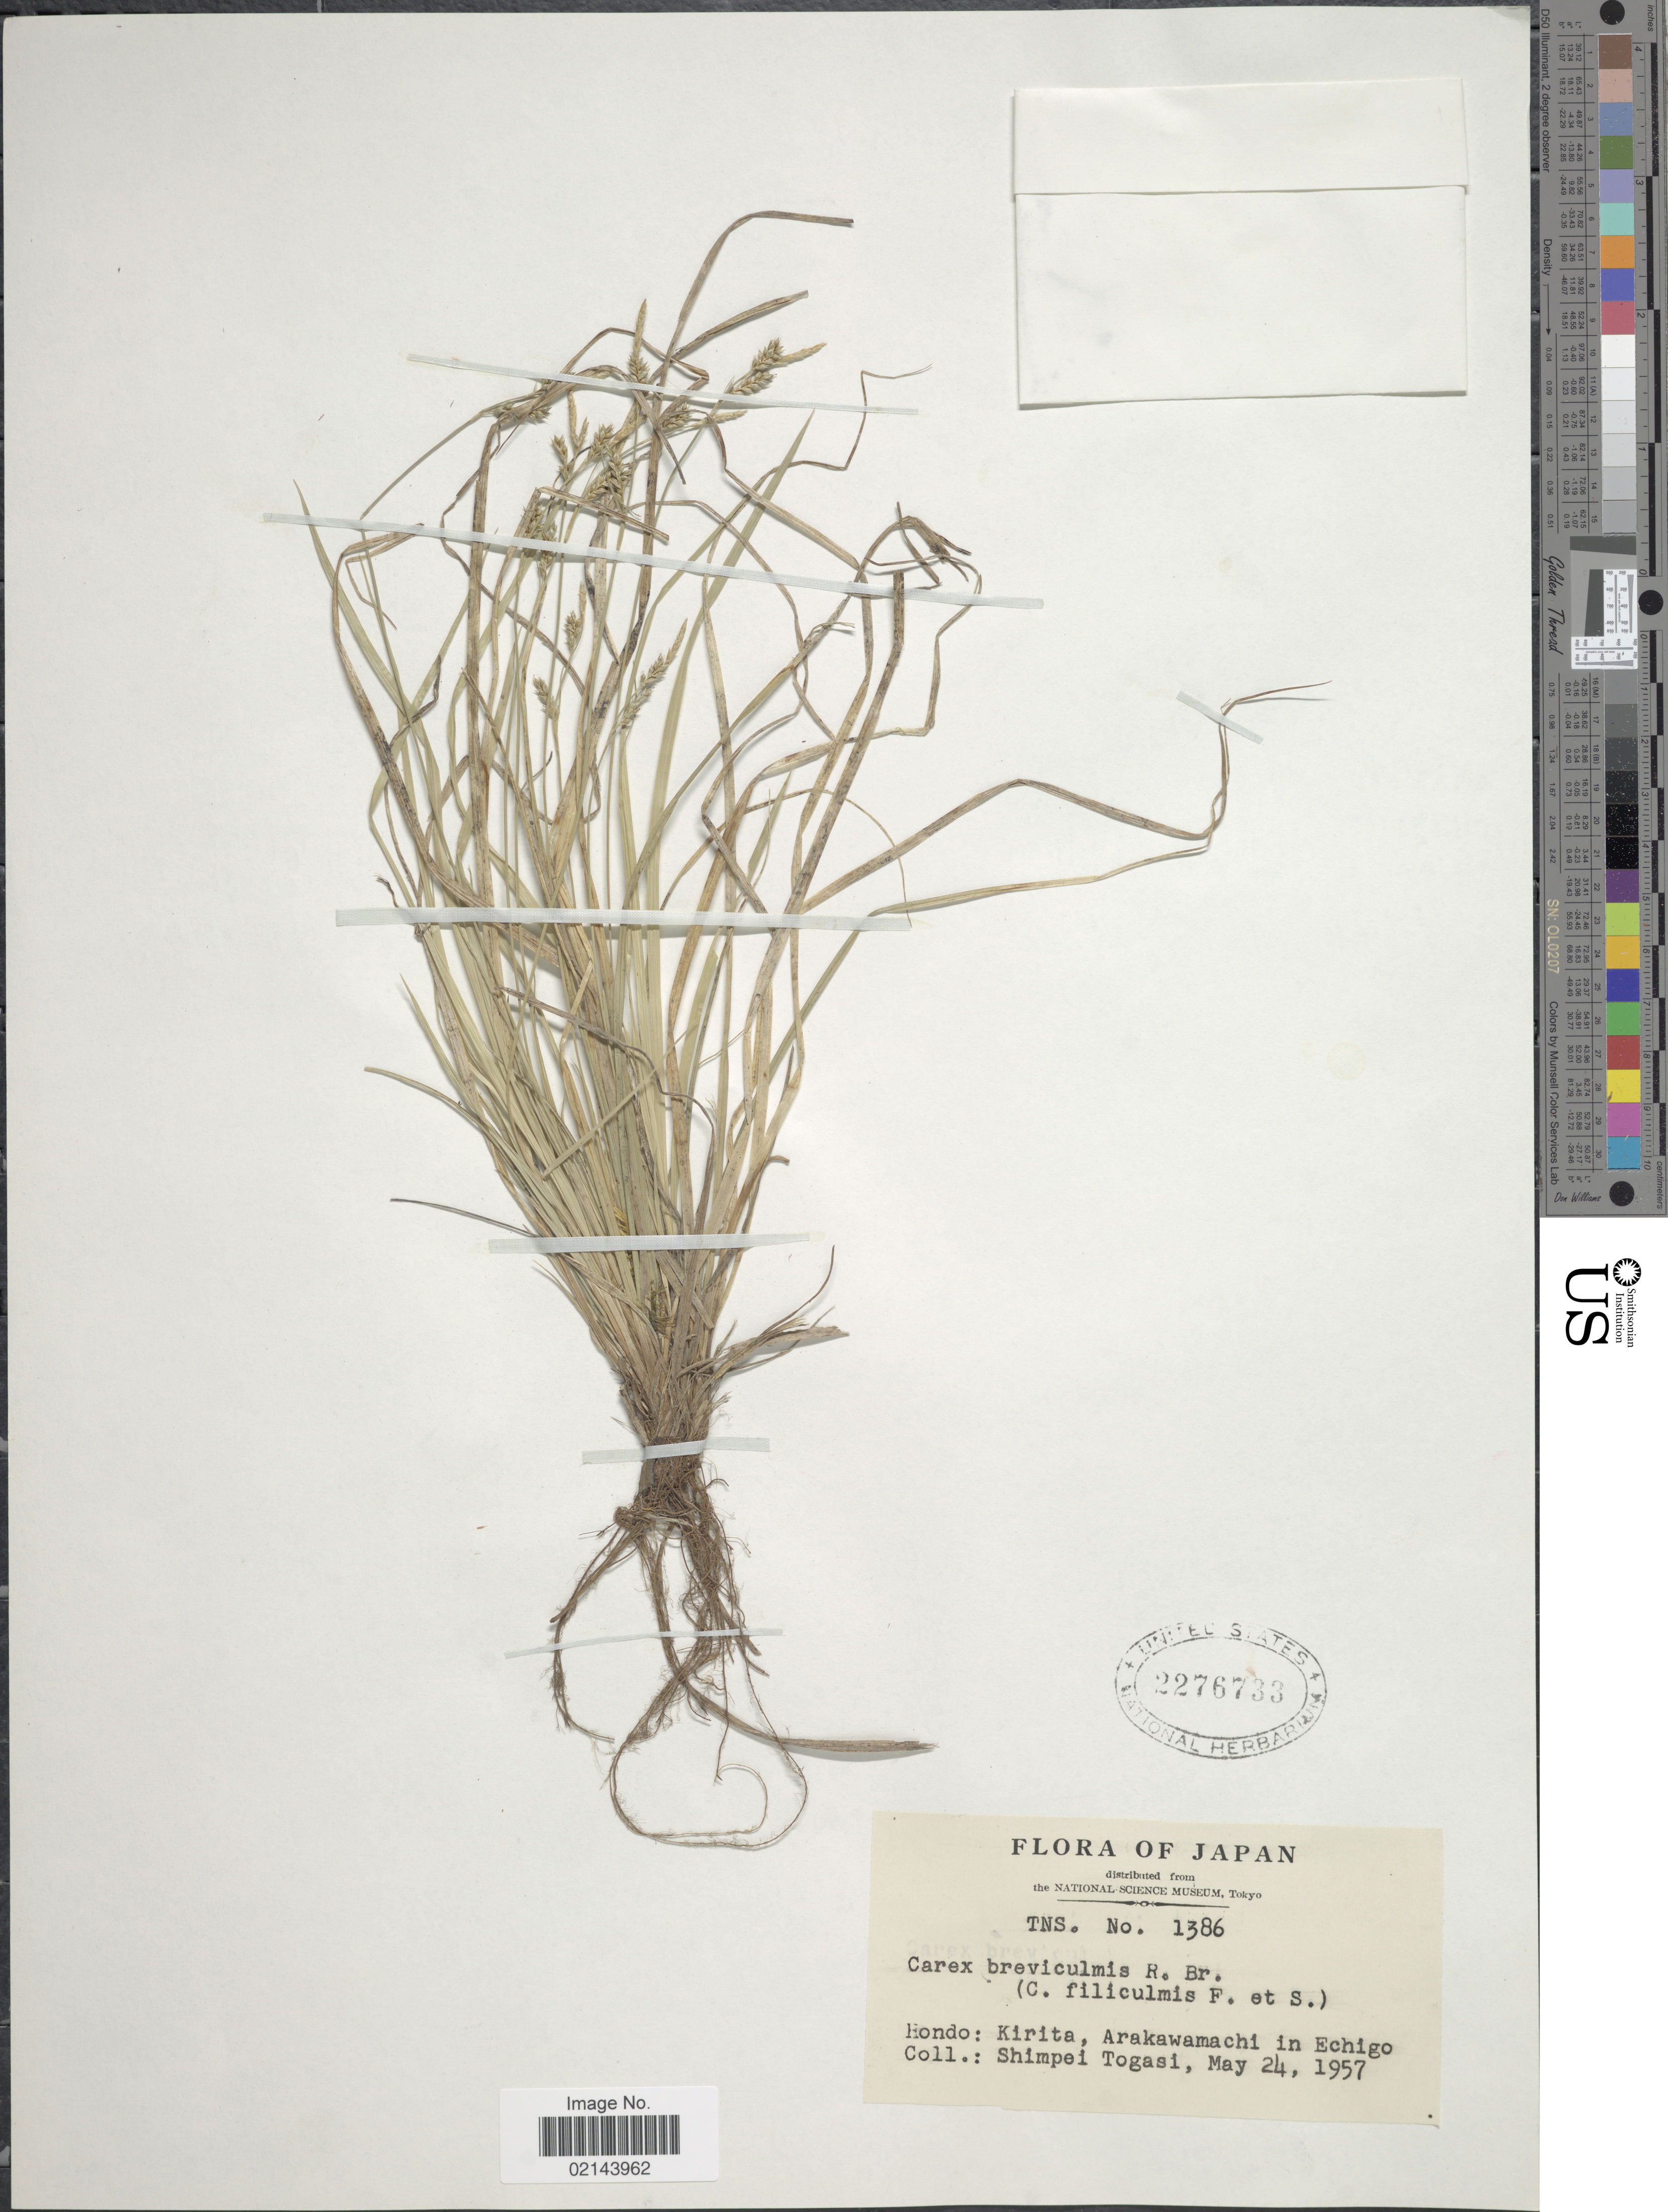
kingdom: Plantae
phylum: Tracheophyta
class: Liliopsida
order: Poales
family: Cyperaceae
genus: Carex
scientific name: Carex breviculmis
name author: R. Br.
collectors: S. Togasi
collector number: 1386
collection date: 1957-05-24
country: Japan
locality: Hondo: Kirita, Arakawamachi in Echigo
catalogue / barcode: US 2276733